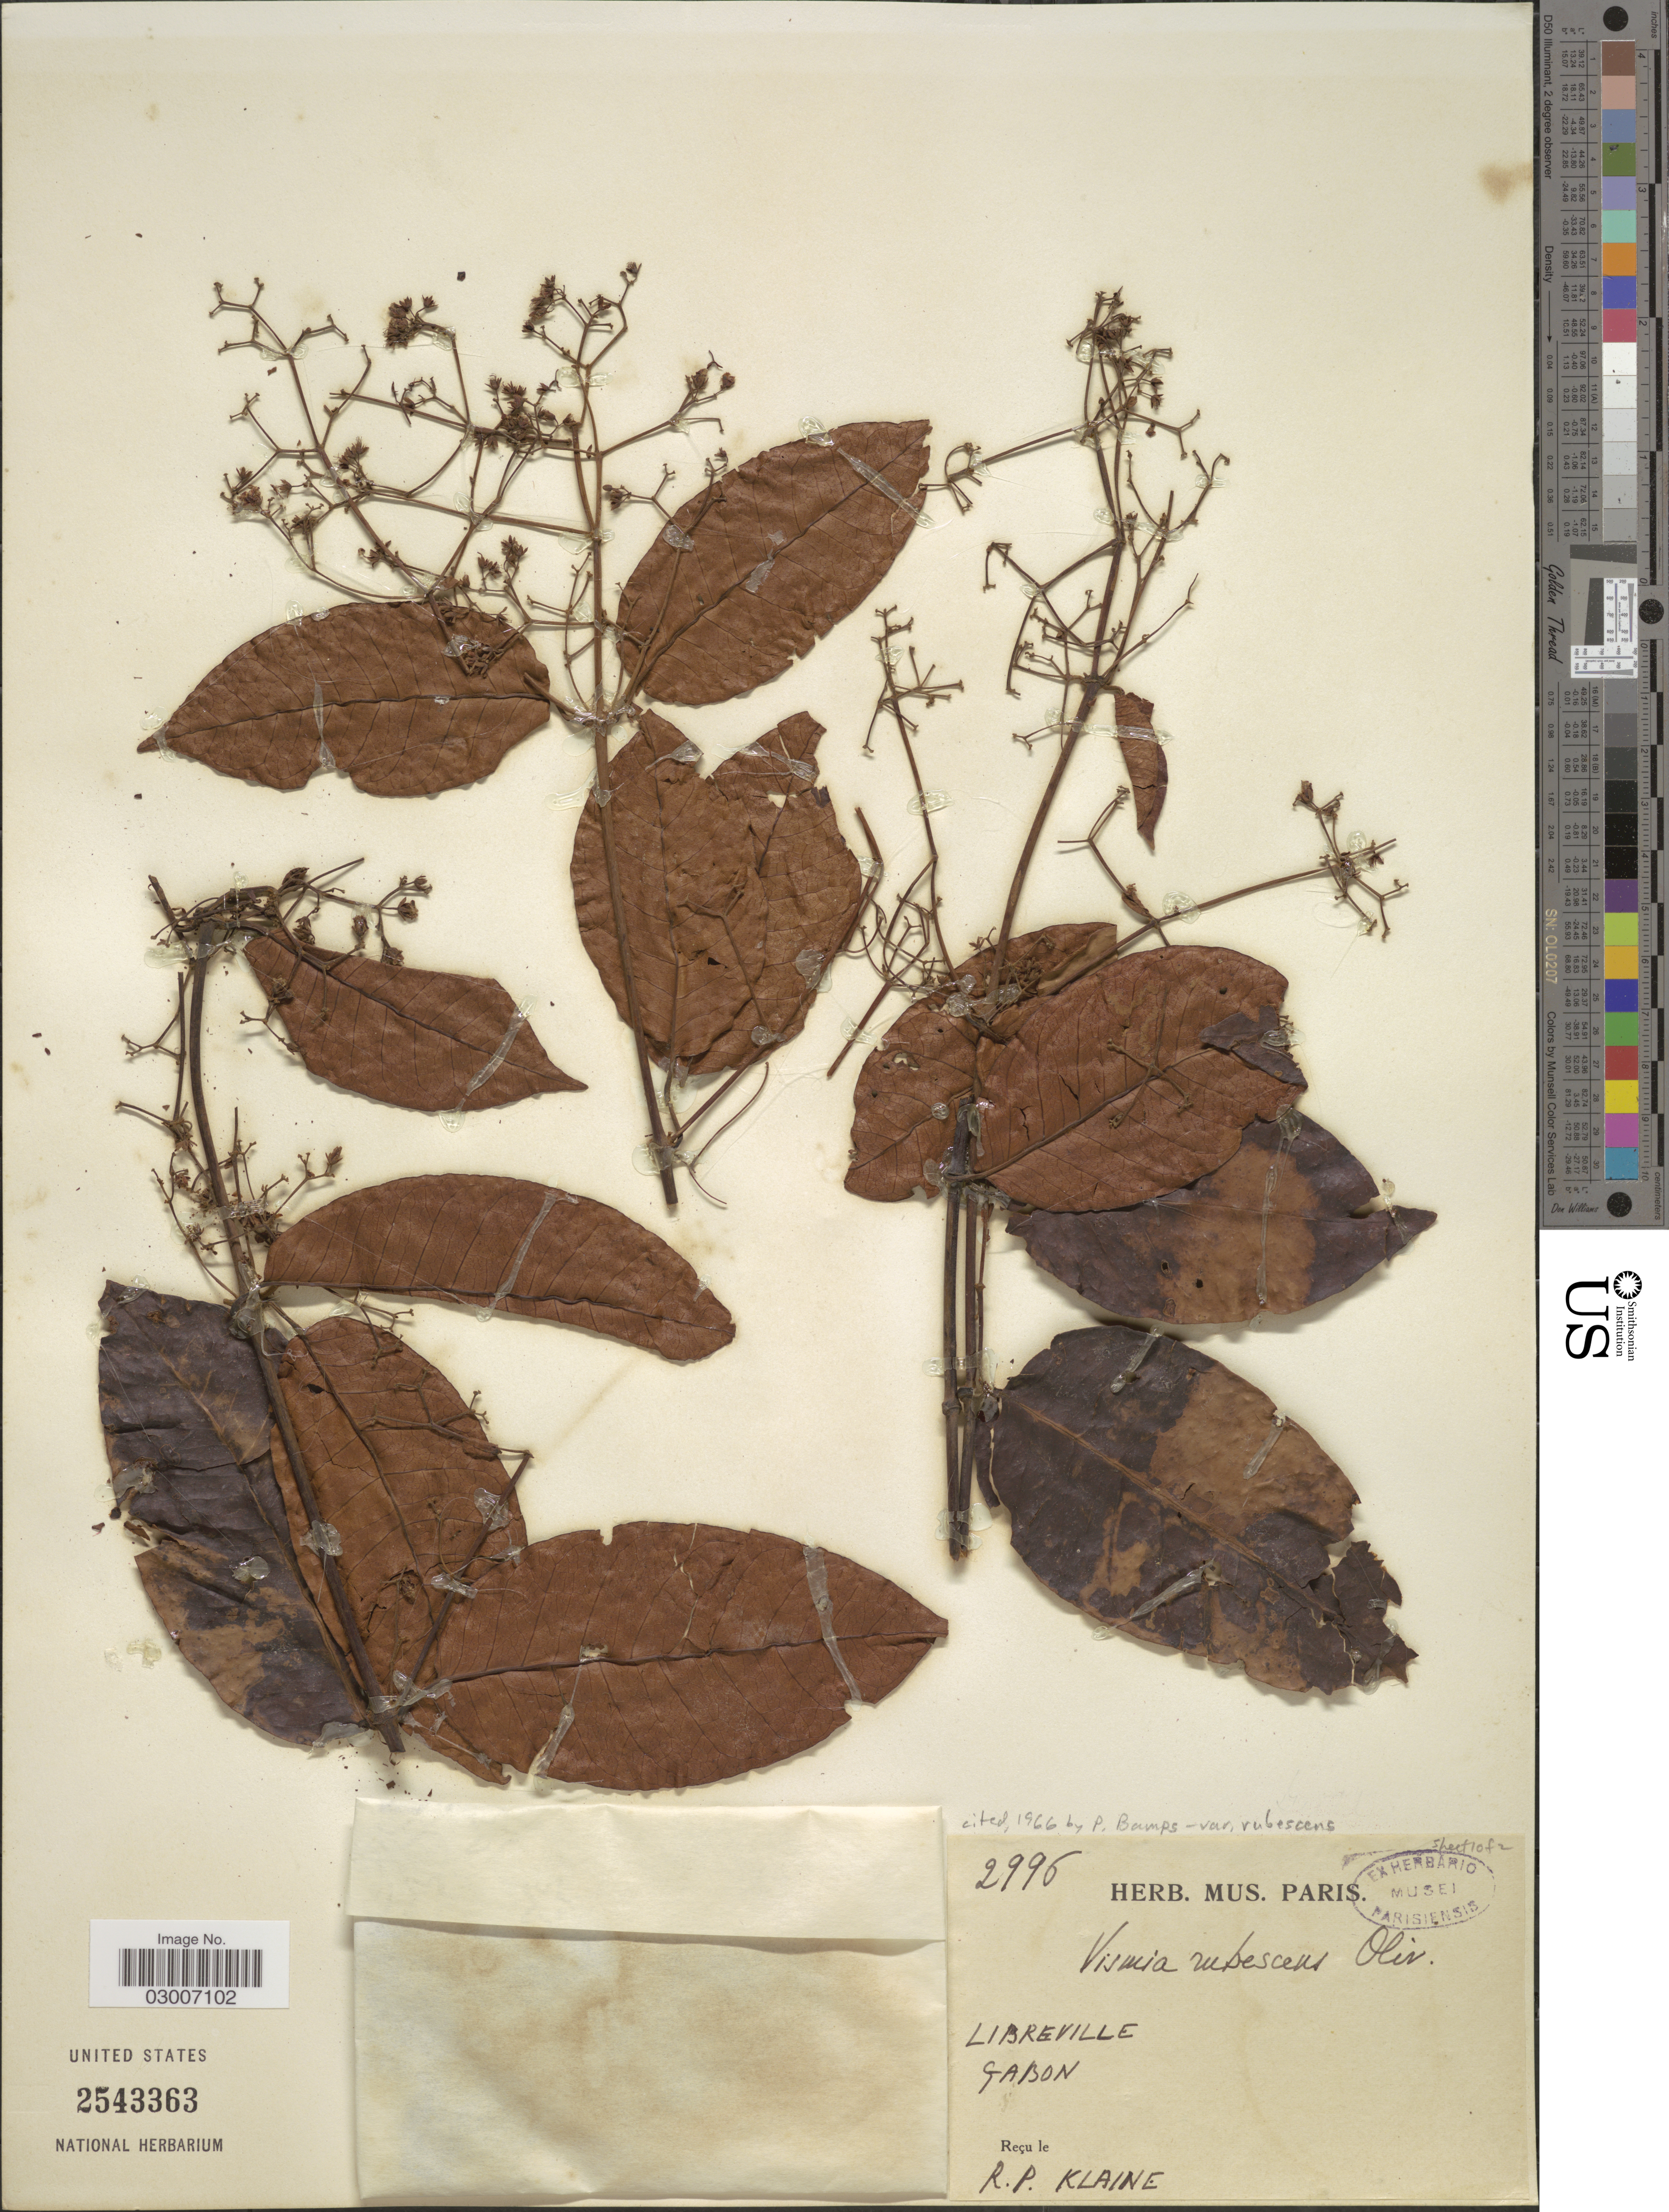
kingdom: Plantae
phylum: Tracheophyta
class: Magnoliopsida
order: Malpighiales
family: Hypericaceae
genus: Vismia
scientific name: Vismia rubescens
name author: Oliv.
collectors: R. Klaine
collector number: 2996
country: Gabon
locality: Libreville.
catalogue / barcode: US 2543363